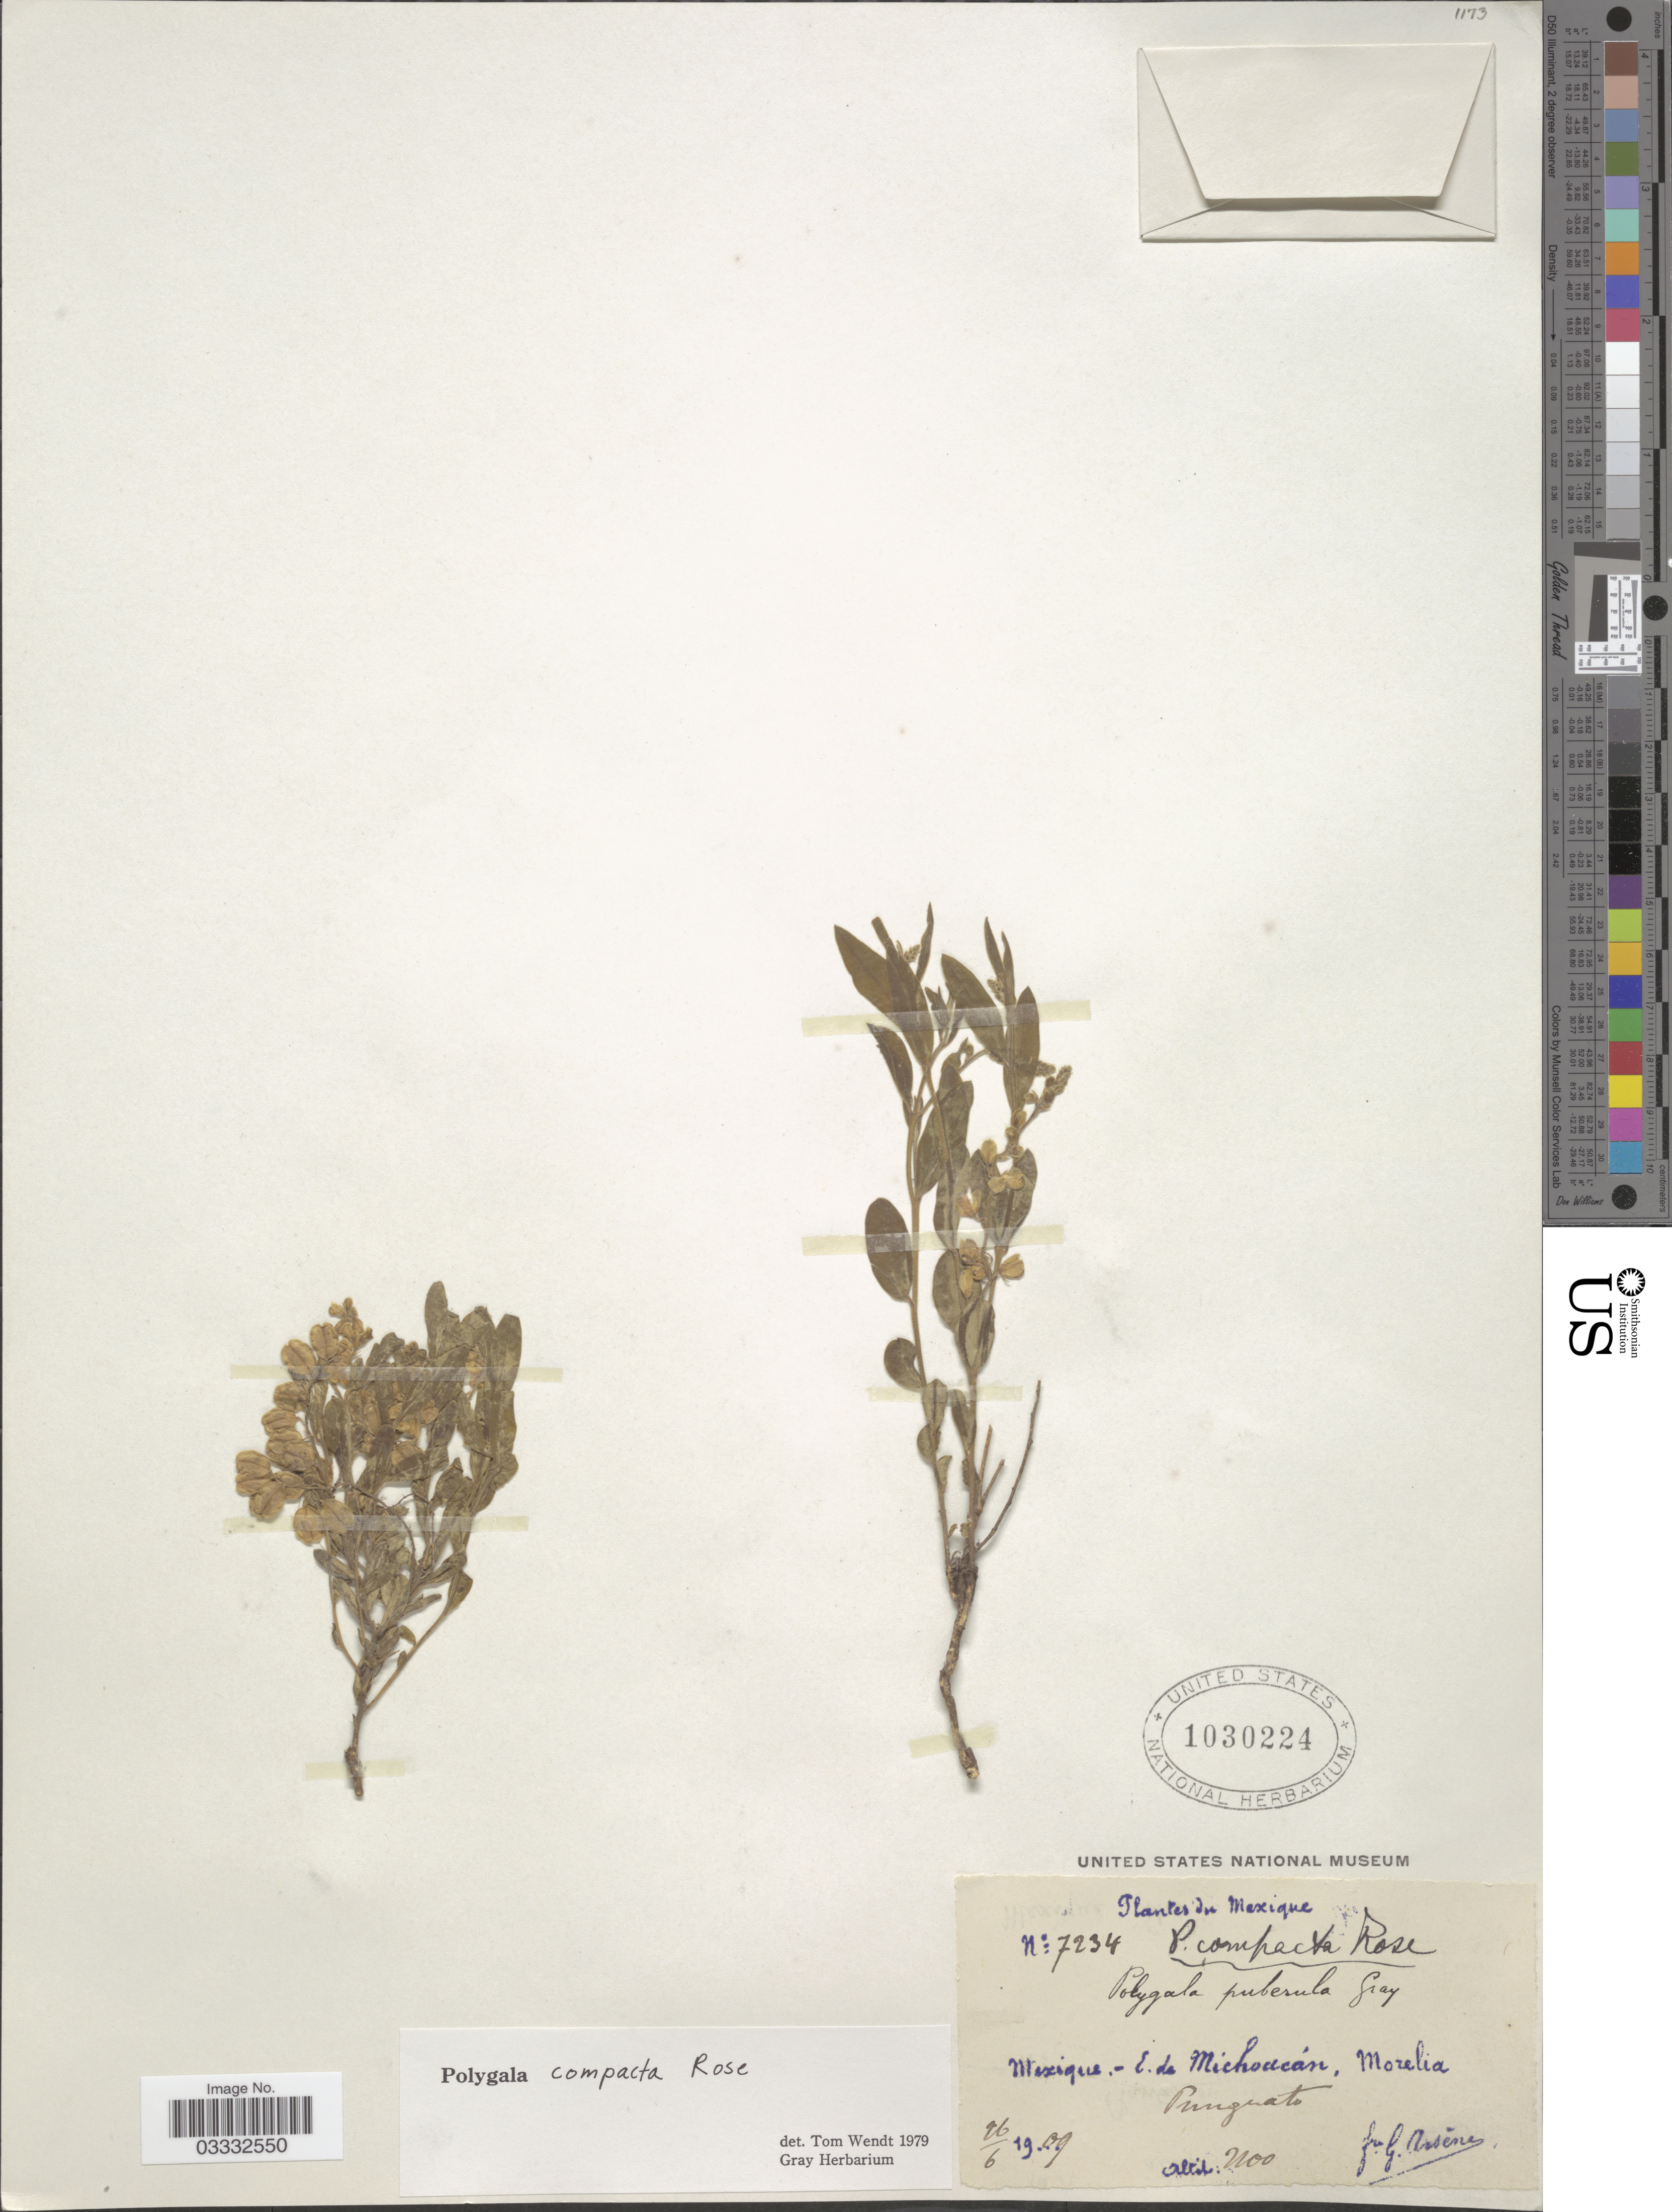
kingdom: Plantae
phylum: Tracheophyta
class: Magnoliopsida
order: Fabales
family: Polygalaceae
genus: Polygala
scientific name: Polygala compacta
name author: Rose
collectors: Bro. G. Arsène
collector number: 7234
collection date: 1909-06-26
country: Mexico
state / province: Michoacán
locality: Morelia, Punguato.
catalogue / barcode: US 1030224